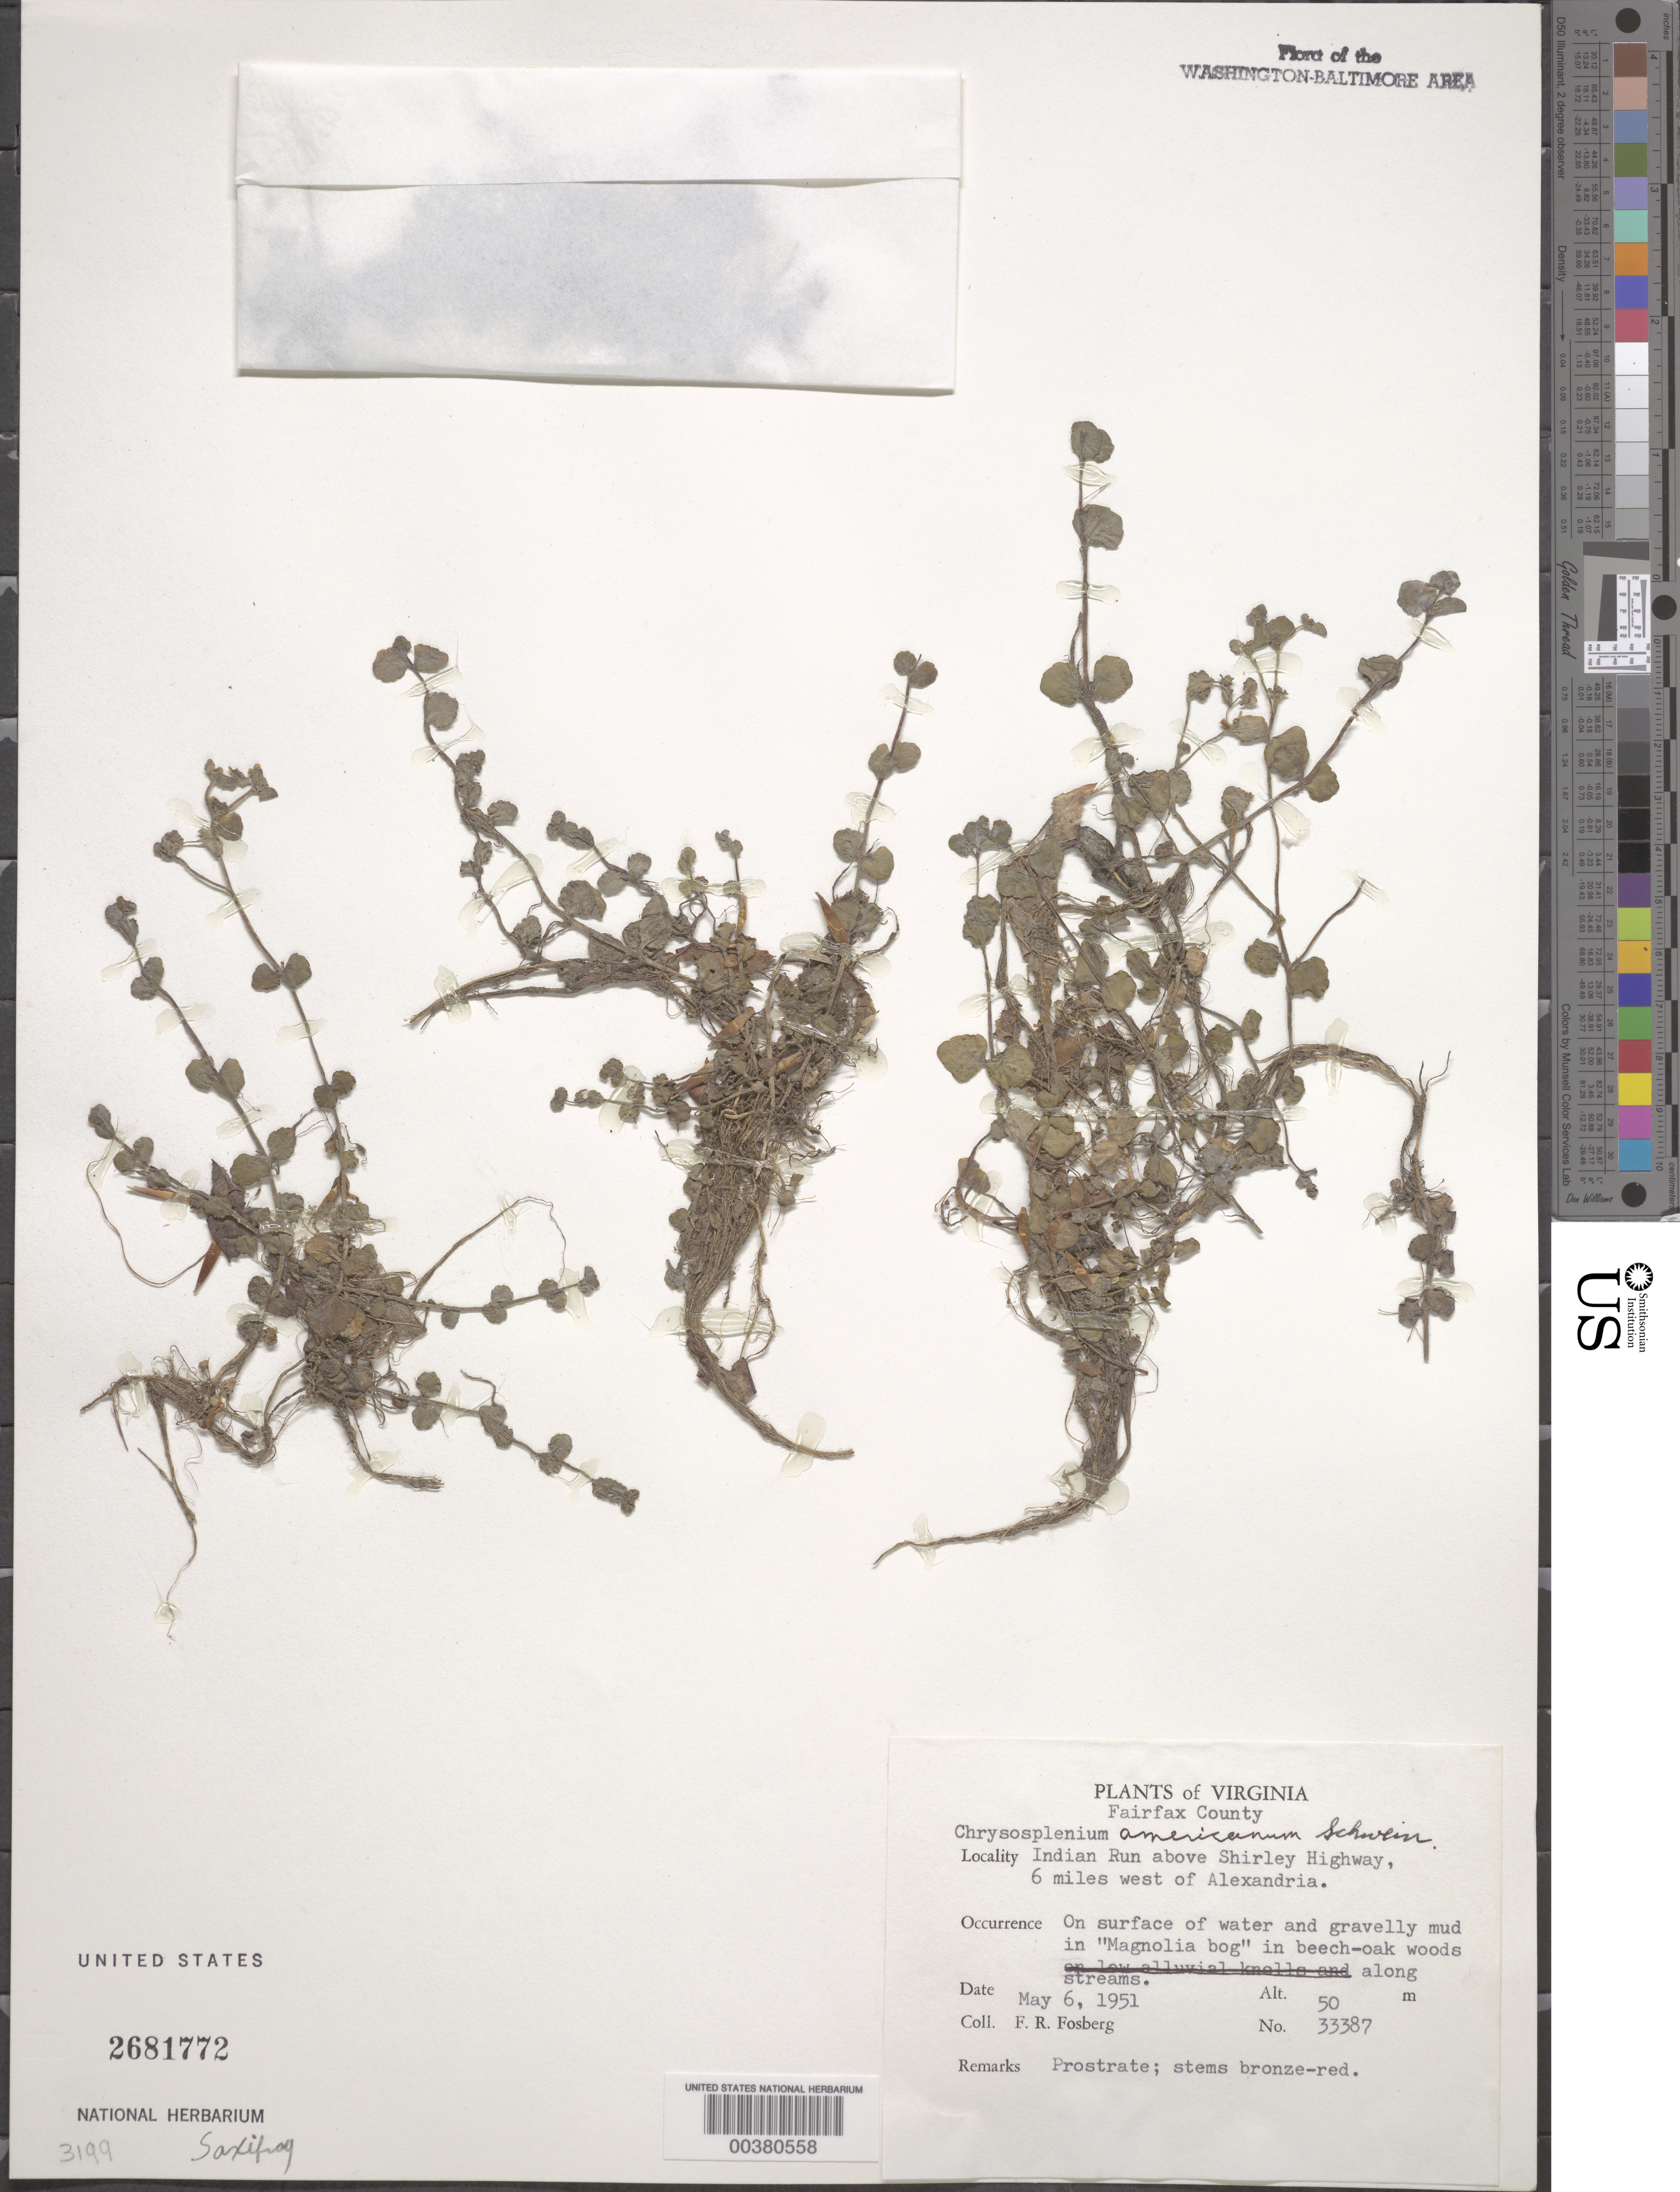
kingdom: Plantae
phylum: Tracheophyta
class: Magnoliopsida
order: Saxifragales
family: Saxifragaceae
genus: Chrysosplenium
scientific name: Chrysosplenium americanum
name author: Schwein.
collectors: F. R. Fosberg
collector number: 33387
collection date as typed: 06 May 1951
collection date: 1951-05-06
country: United States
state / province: Virginia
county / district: Fairfax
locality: Indian Run, above Shirley Highway, west of Alexandria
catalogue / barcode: US 2681772